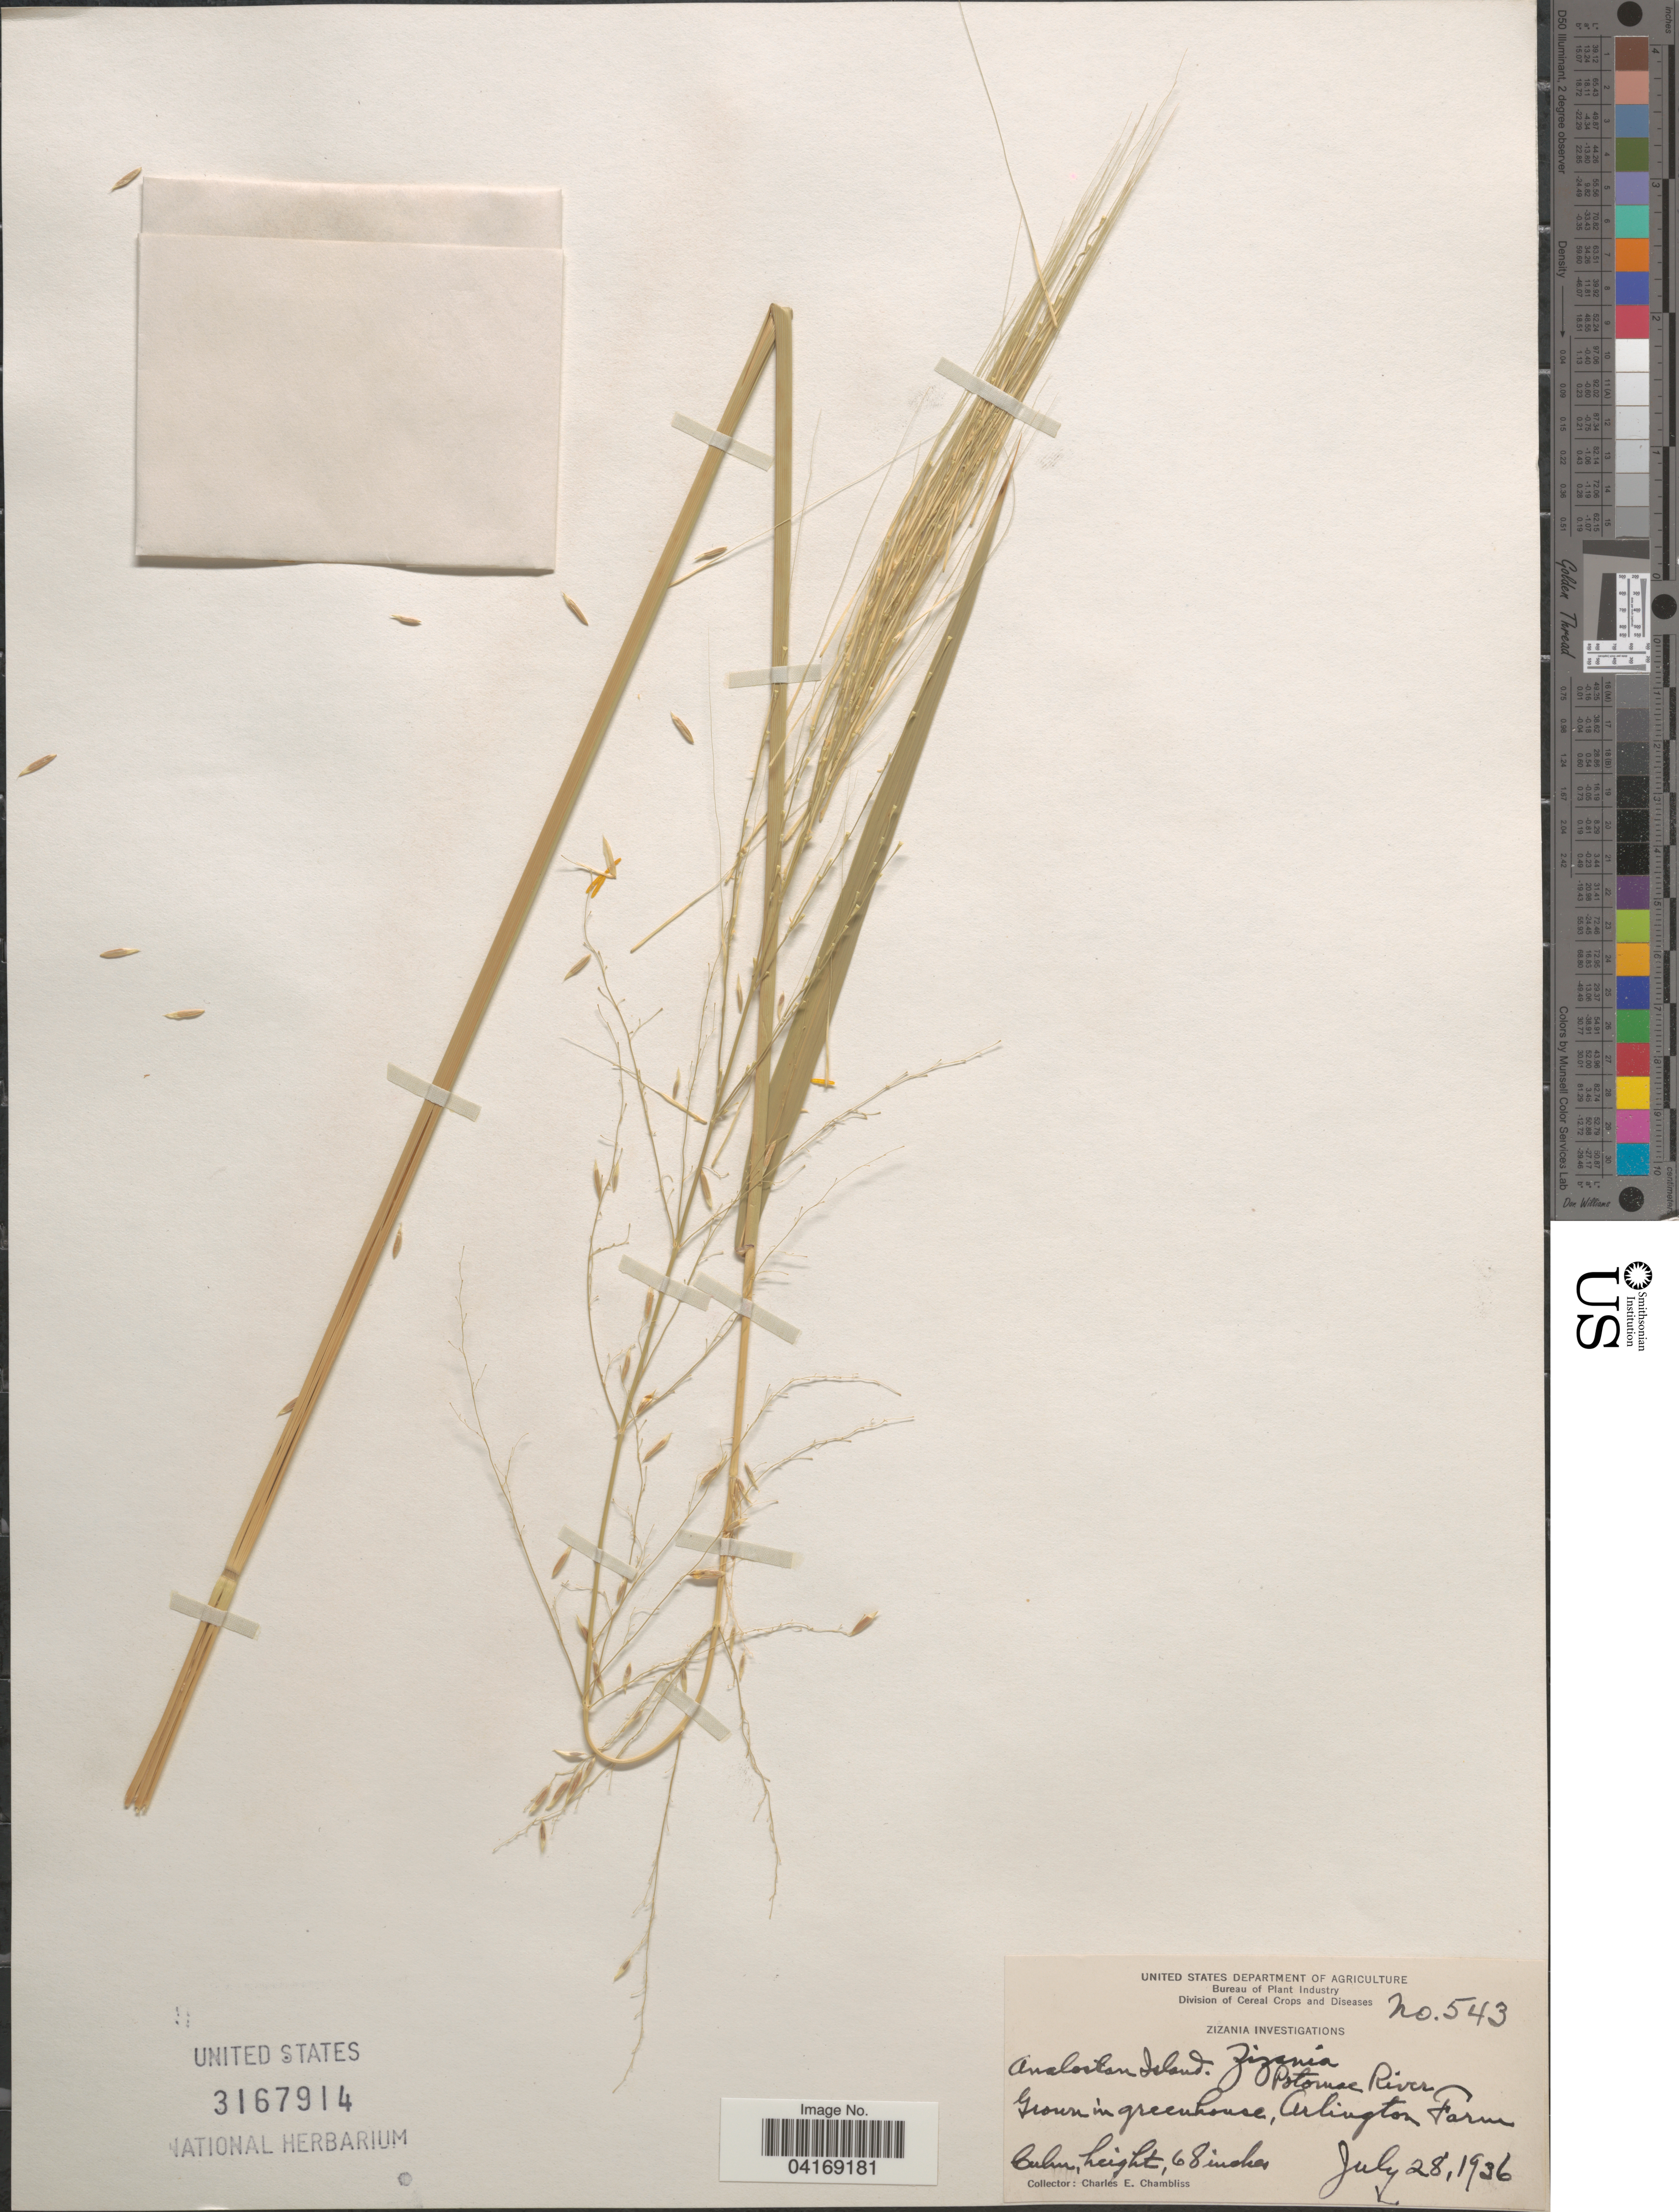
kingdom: Plantae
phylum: Tracheophyta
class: Liliopsida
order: Poales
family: Poaceae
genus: Zizania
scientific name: Zizania sp.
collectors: C. Chambliss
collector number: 543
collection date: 1936-07-28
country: United States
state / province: Virginia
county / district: Arlington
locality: In greenhouse, Arlington Farm.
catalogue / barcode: US 3167914